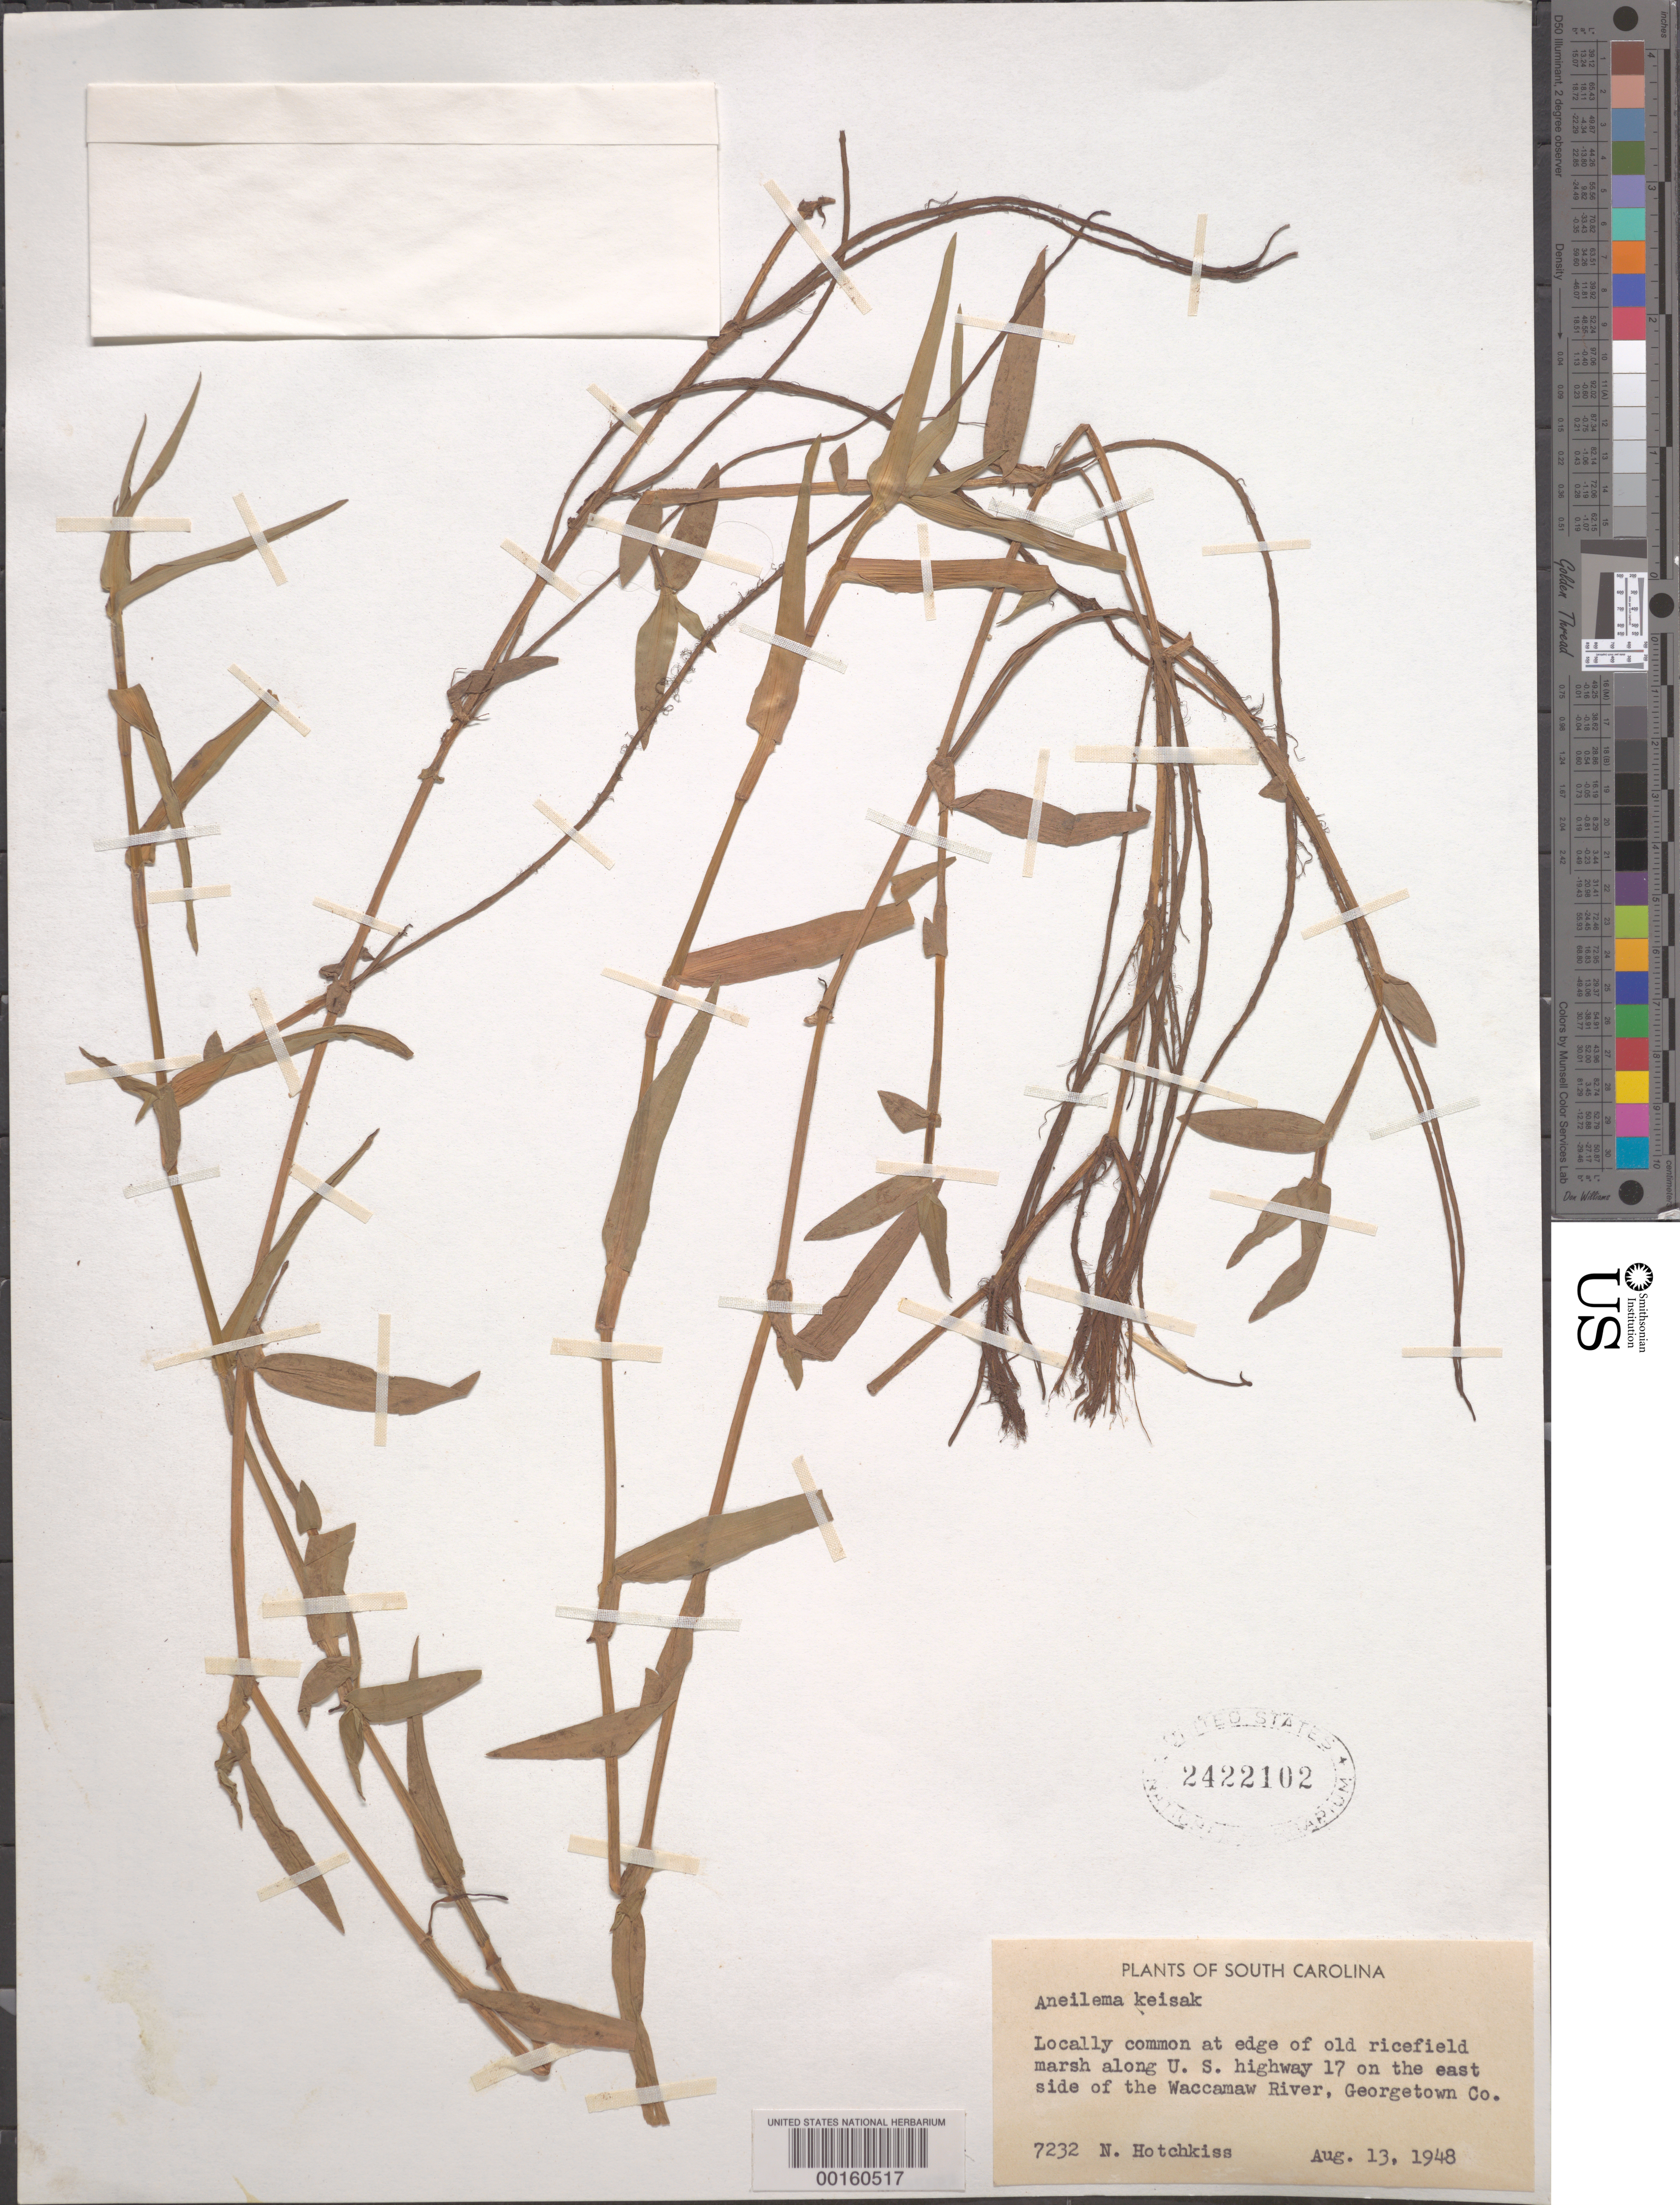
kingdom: Plantae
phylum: Tracheophyta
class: Liliopsida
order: Commelinales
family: Commelinaceae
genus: Murdannia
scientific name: Murdannia keisak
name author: (Hassk.) Hand.-Mazz.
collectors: N. Hotchkiss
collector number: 7232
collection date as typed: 13 Aug 1948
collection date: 1948-08-13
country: United States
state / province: South Carolina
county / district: Georgetown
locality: E side of waccamaw river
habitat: Old ricefield marsh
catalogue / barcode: US 2422102